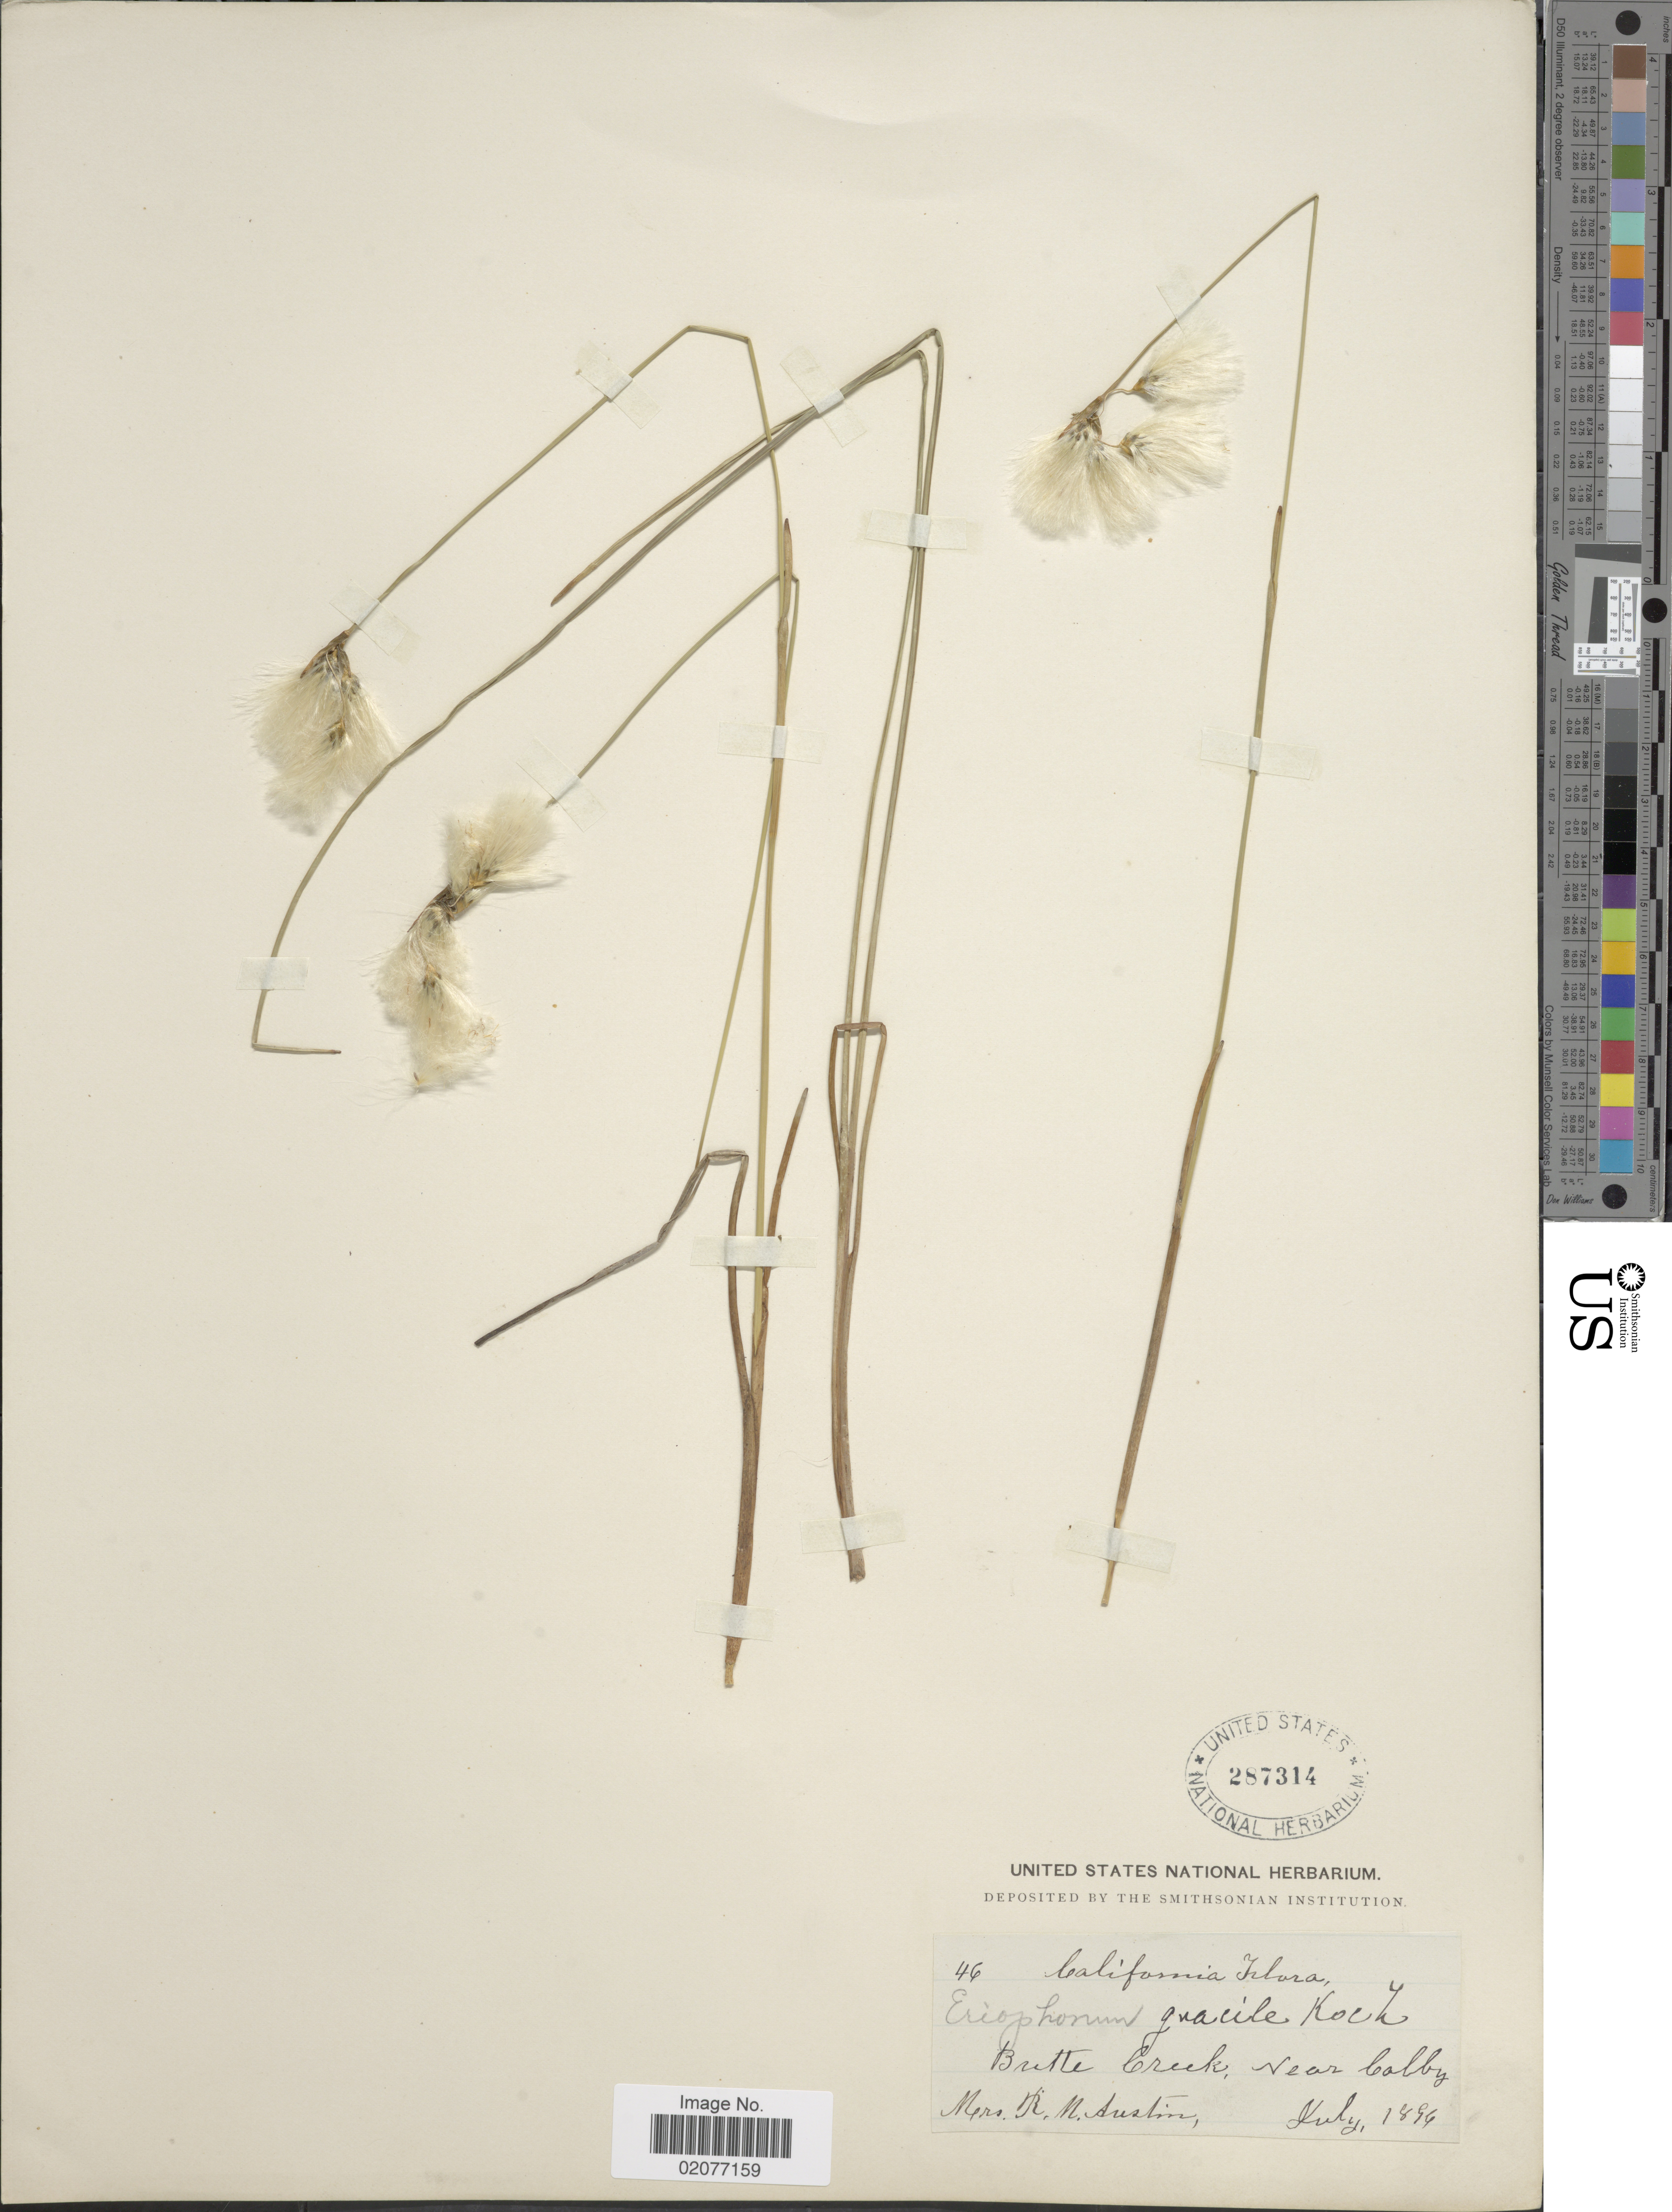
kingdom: Plantae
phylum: Tracheophyta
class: Liliopsida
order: Poales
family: Cyperaceae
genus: Eriophorum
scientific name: Eriophorum gracile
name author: W.D.J. Koch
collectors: R. Austin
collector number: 46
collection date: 1894-07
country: United States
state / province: California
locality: California. Butte Creek, Near Colby.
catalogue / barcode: US 287314